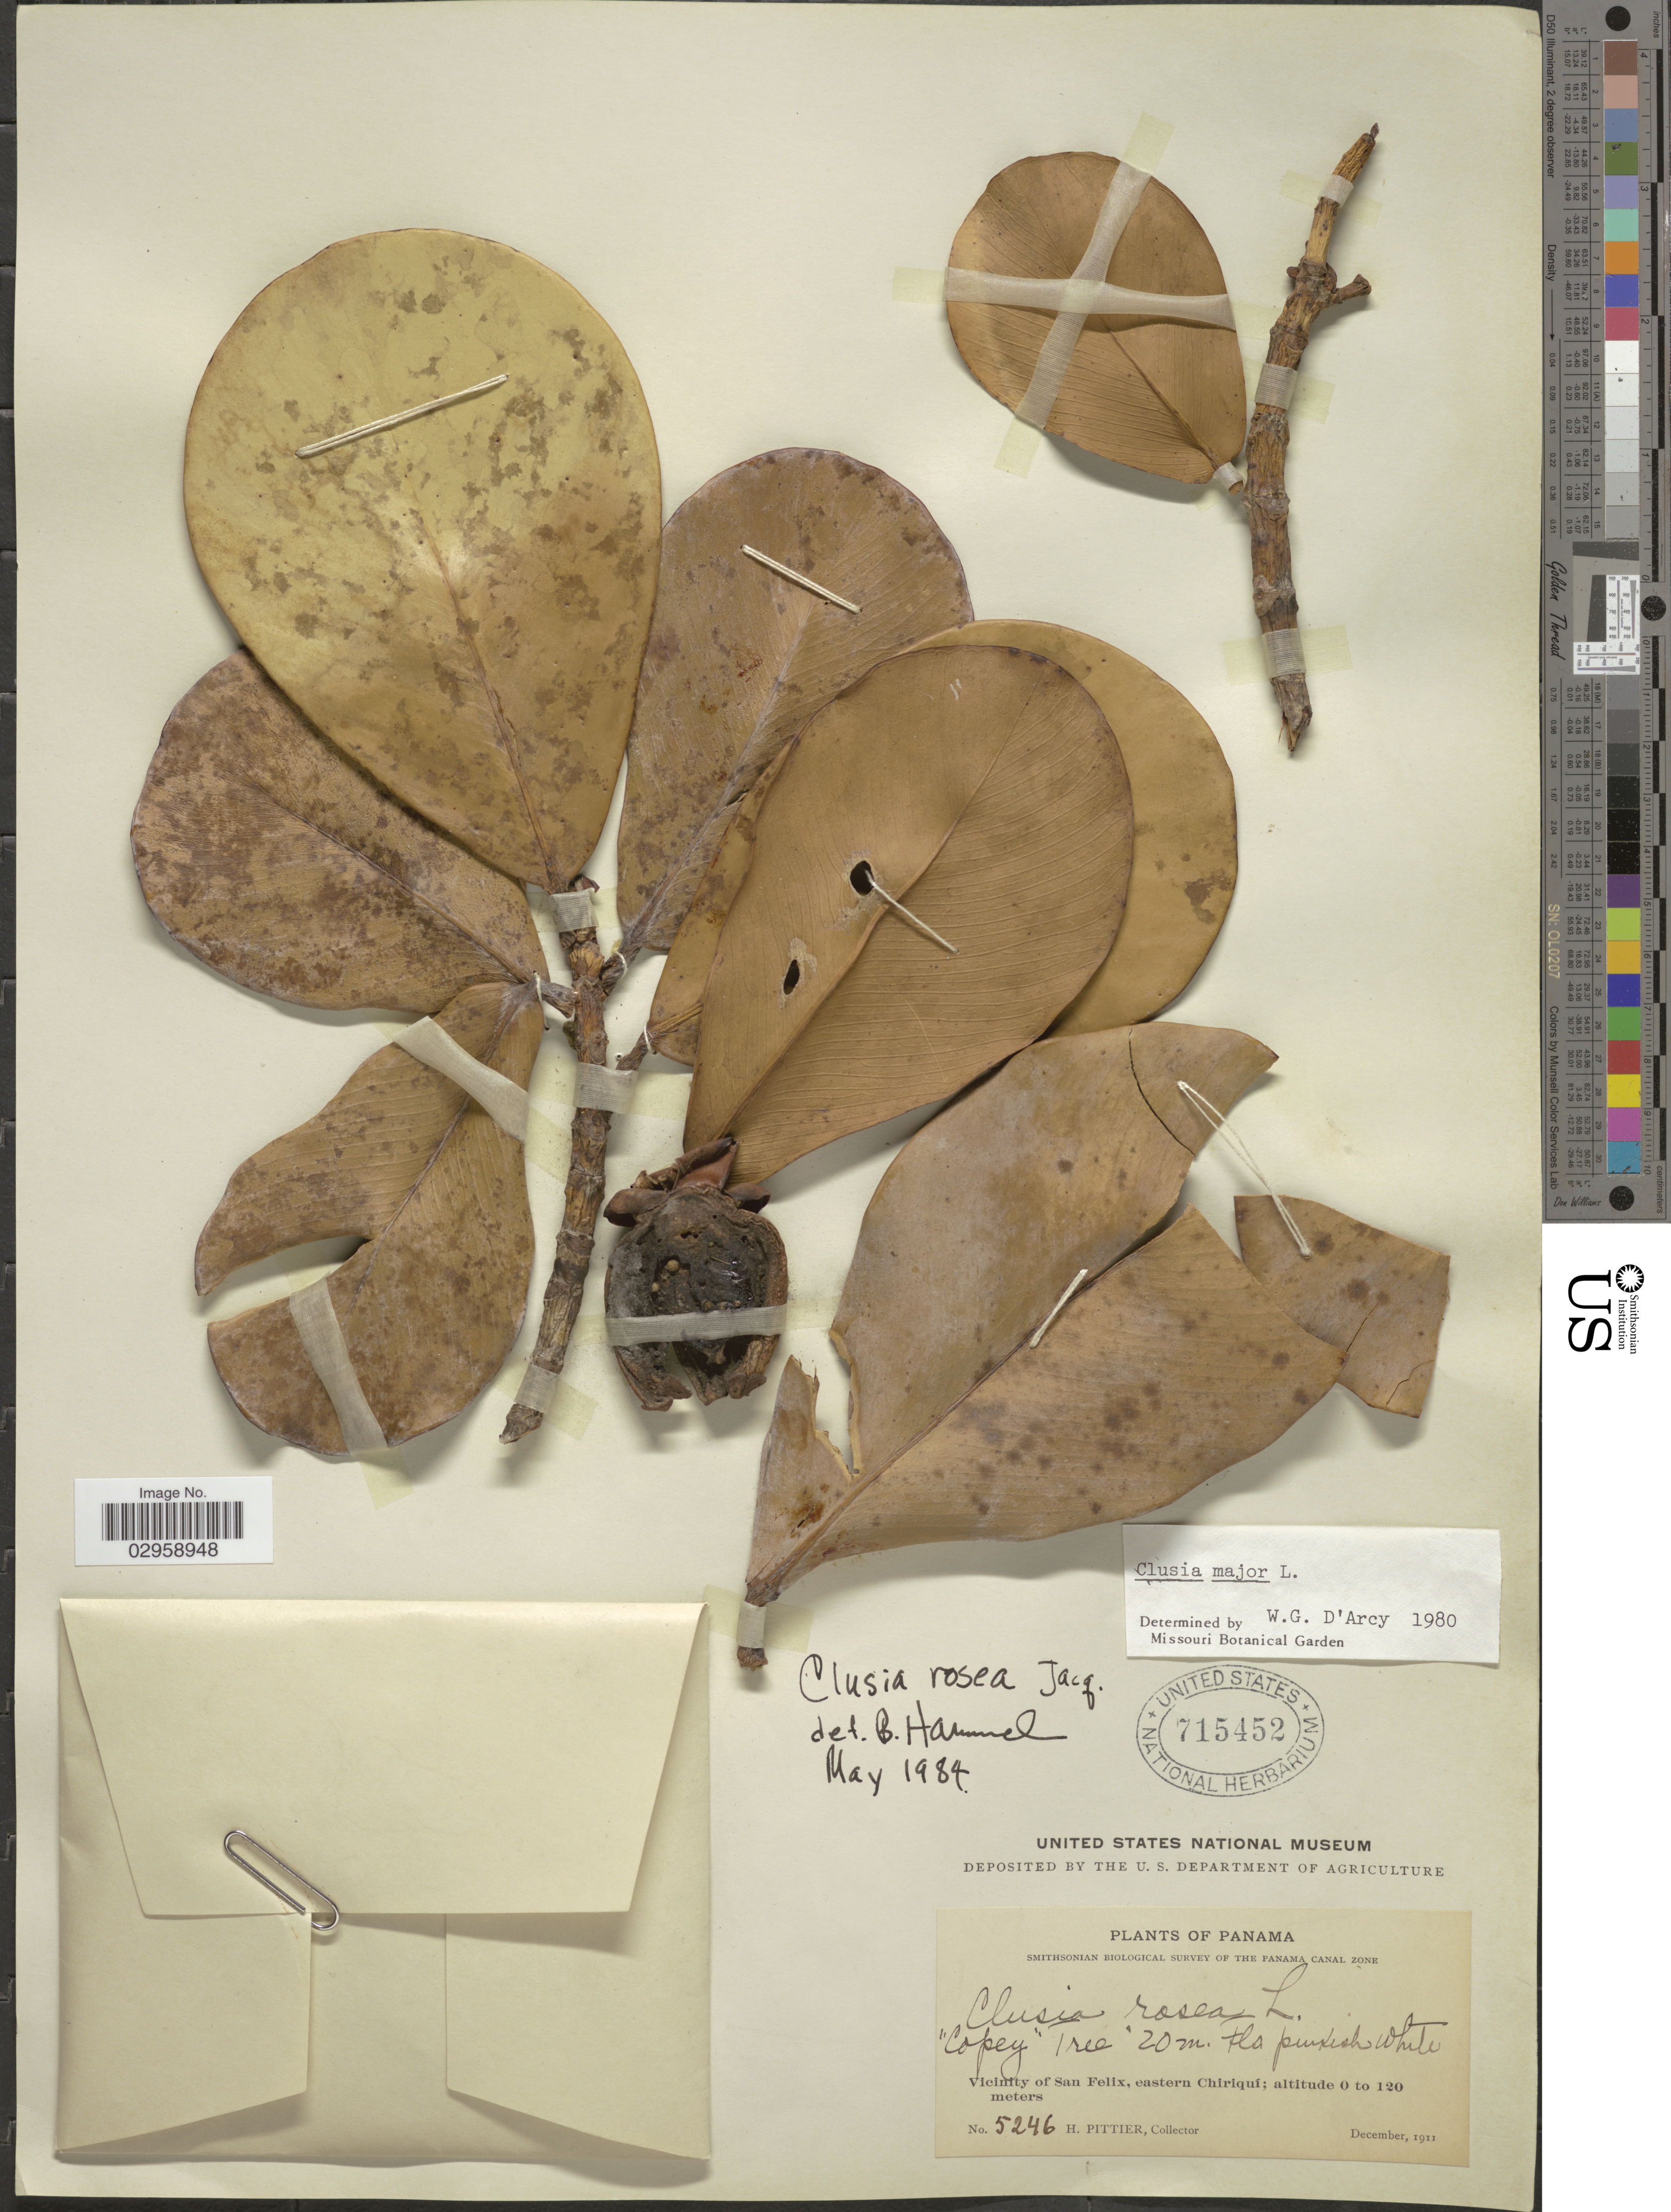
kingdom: Plantae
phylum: Tracheophyta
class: Magnoliopsida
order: Malpighiales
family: Clusiaceae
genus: Clusia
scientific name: Clusia rosea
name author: Jacq.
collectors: H. F. Pittier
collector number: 5246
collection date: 1911-12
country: Panama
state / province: Chiriqui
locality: Vicinity of San Felix, eastern Chiriquí.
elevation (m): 0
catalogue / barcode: US 715452